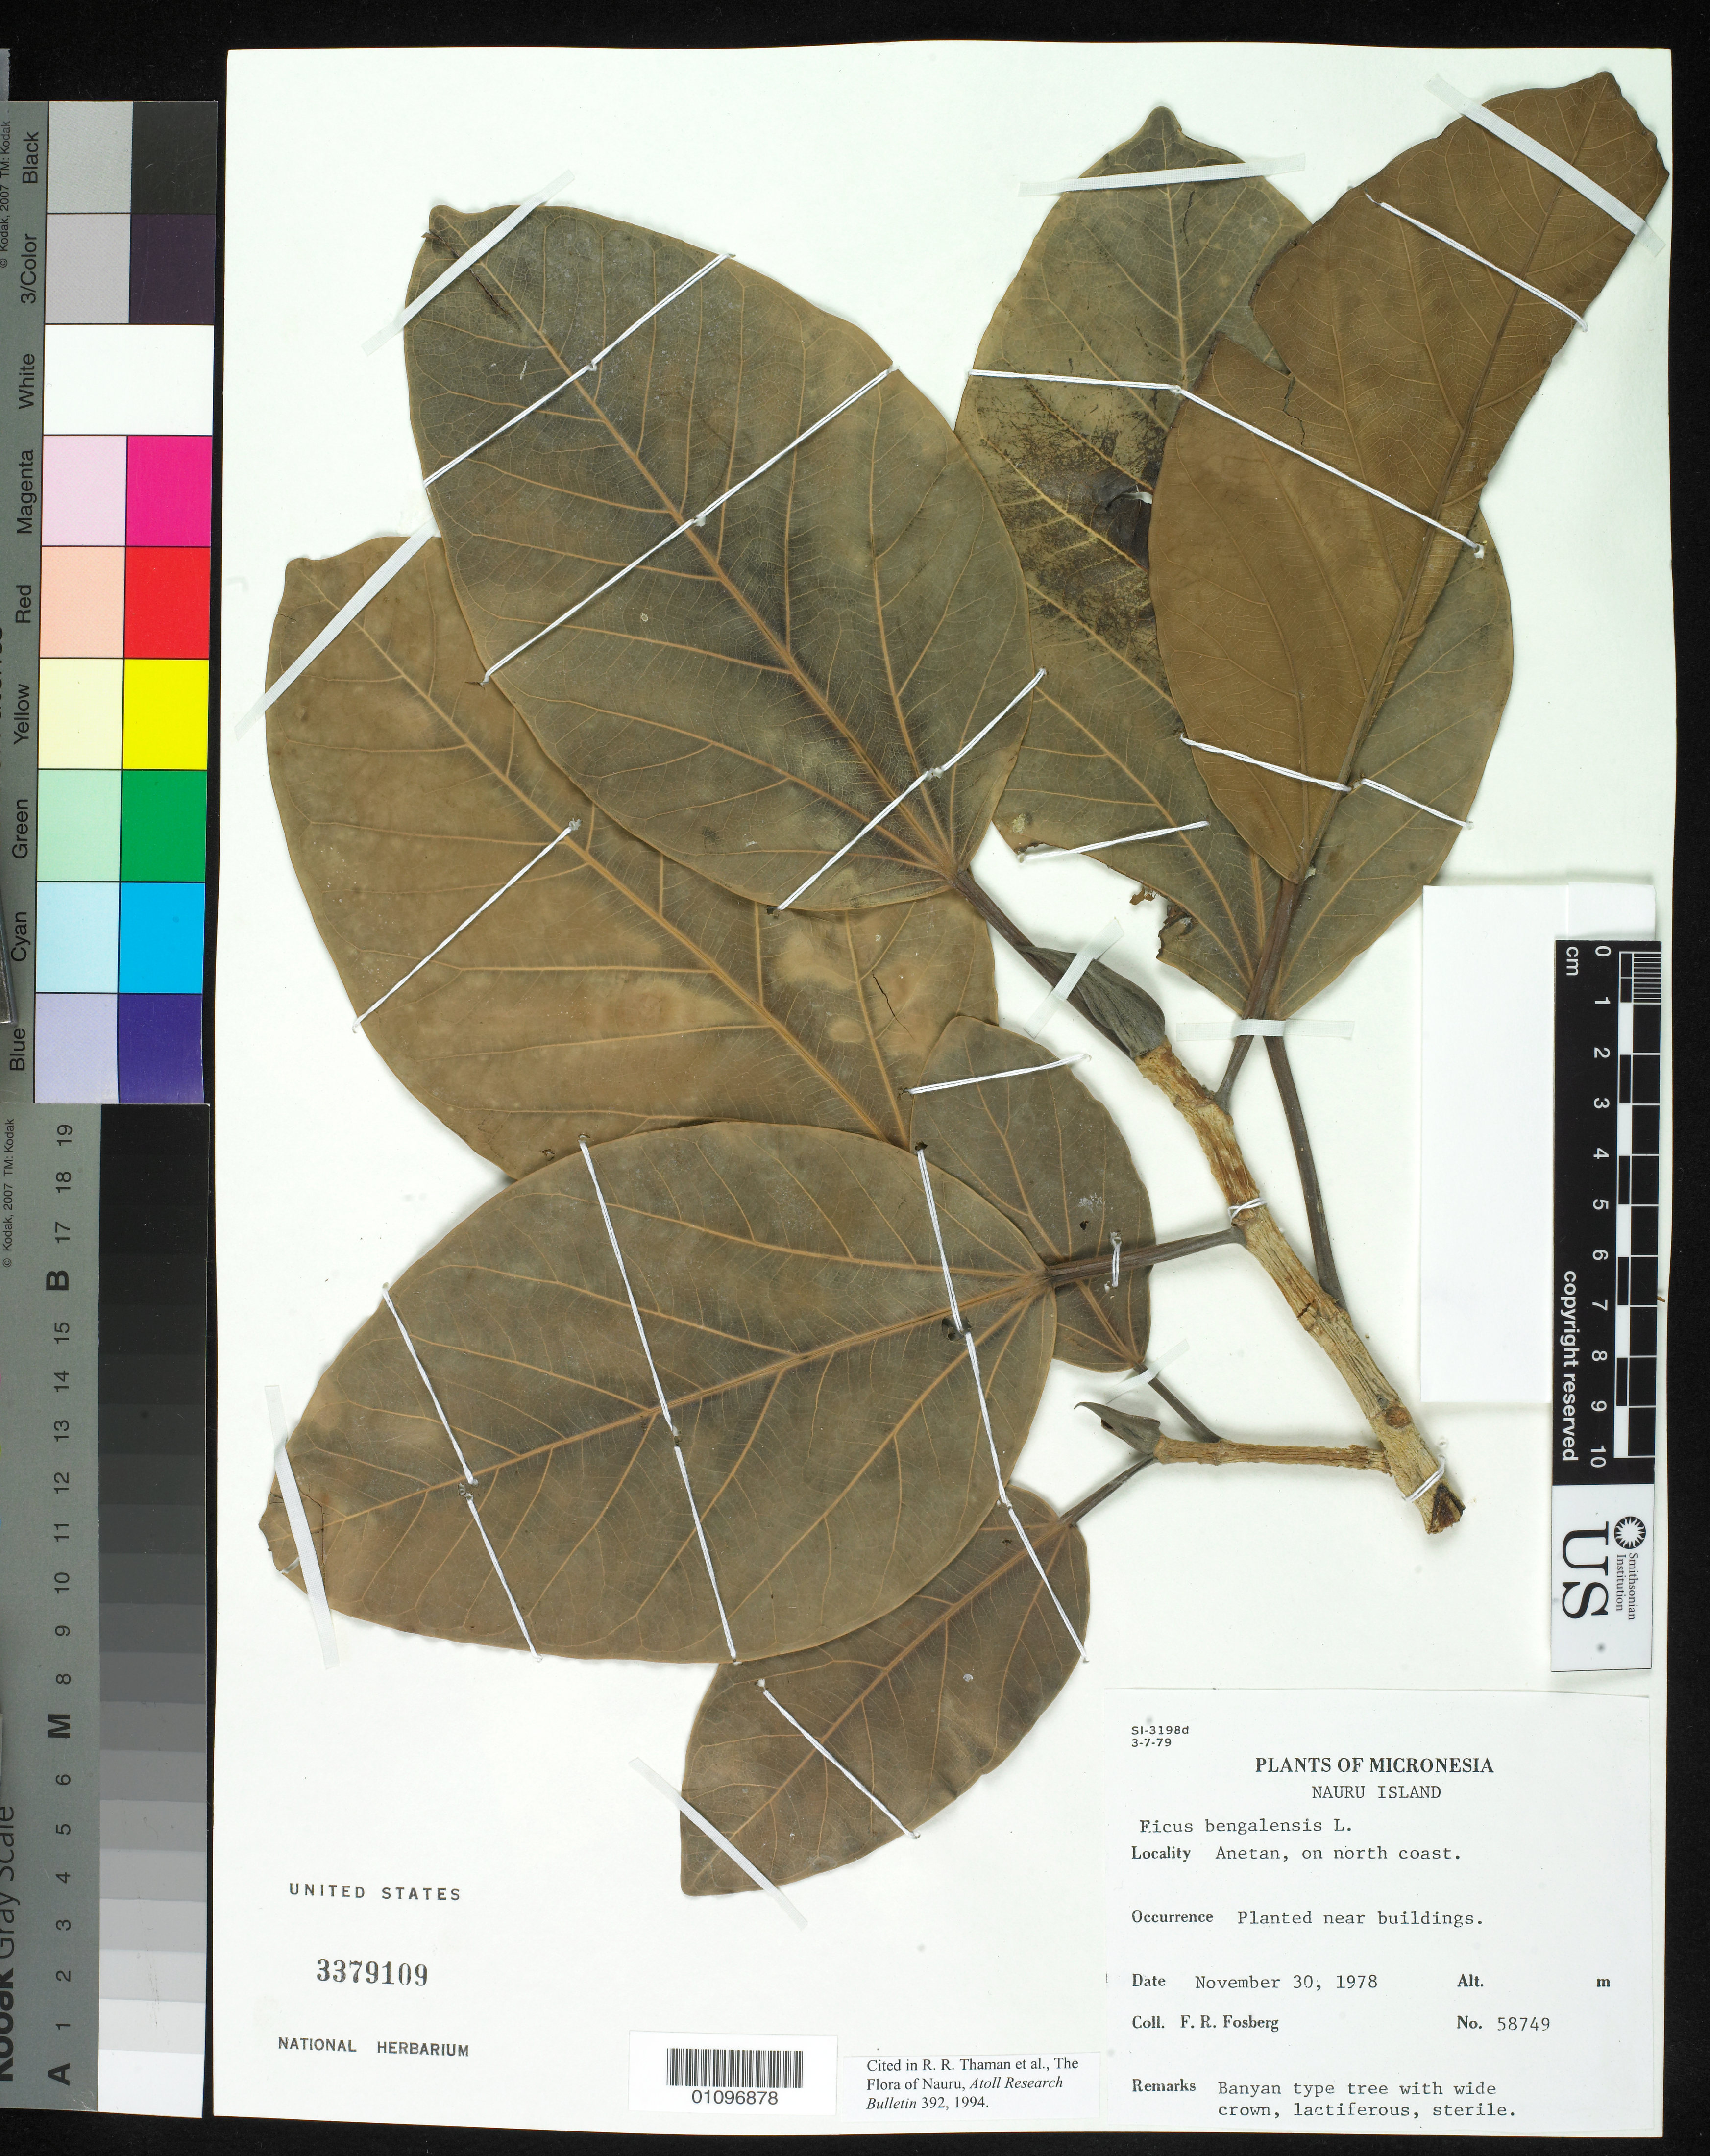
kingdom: Plantae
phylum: Tracheophyta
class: Magnoliopsida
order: Rosales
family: Moraceae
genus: Ficus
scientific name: Ficus benghalensis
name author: L.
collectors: F. R. Fosberg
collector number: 58749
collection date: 1970-11-30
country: Nauru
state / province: Anetan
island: Nauru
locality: Anetan, on North Coast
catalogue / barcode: US 3379109